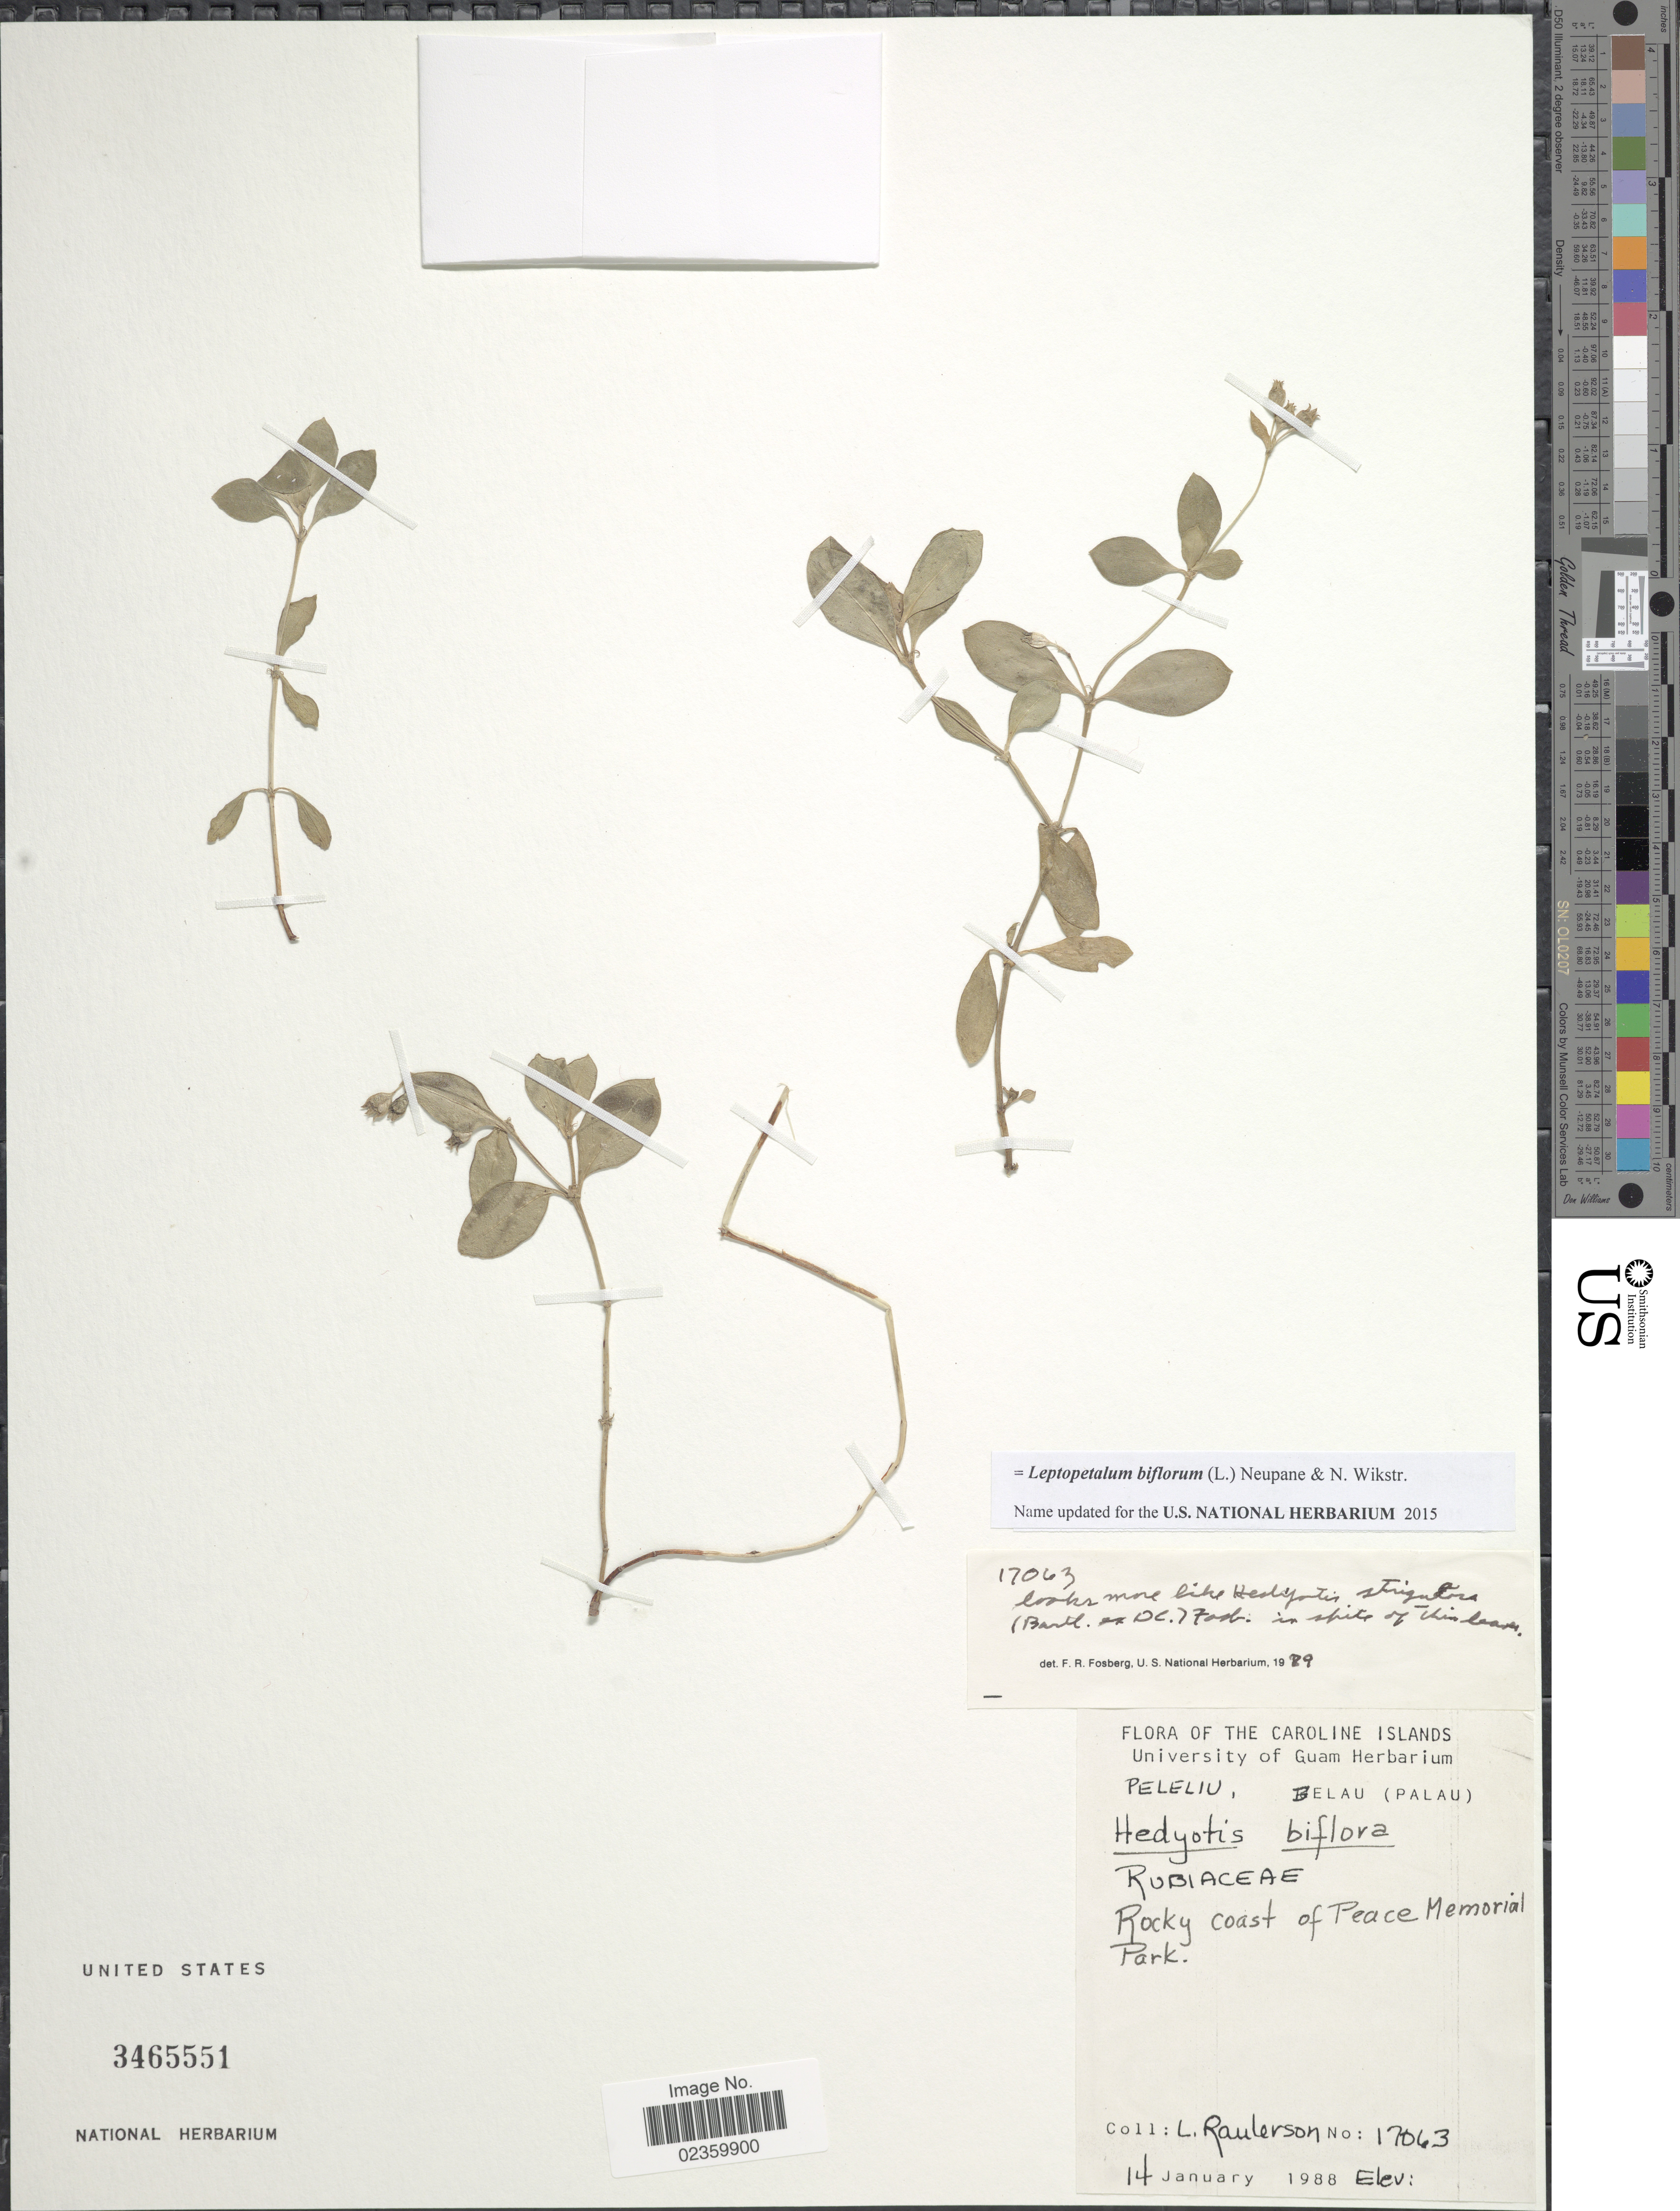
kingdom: Plantae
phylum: Tracheophyta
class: Magnoliopsida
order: Gentianales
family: Rubiaceae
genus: Leptopetalum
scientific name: Leptopetalum biflorum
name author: (L.) Neupane & N. Wikstr.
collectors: L. Raulerson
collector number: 17063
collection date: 1988-01-14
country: Palau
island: Beliliou [Peleliu]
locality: Peleliu, Belau (Palau). Rocky coast of Peace Memorial Park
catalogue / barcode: US 3465551